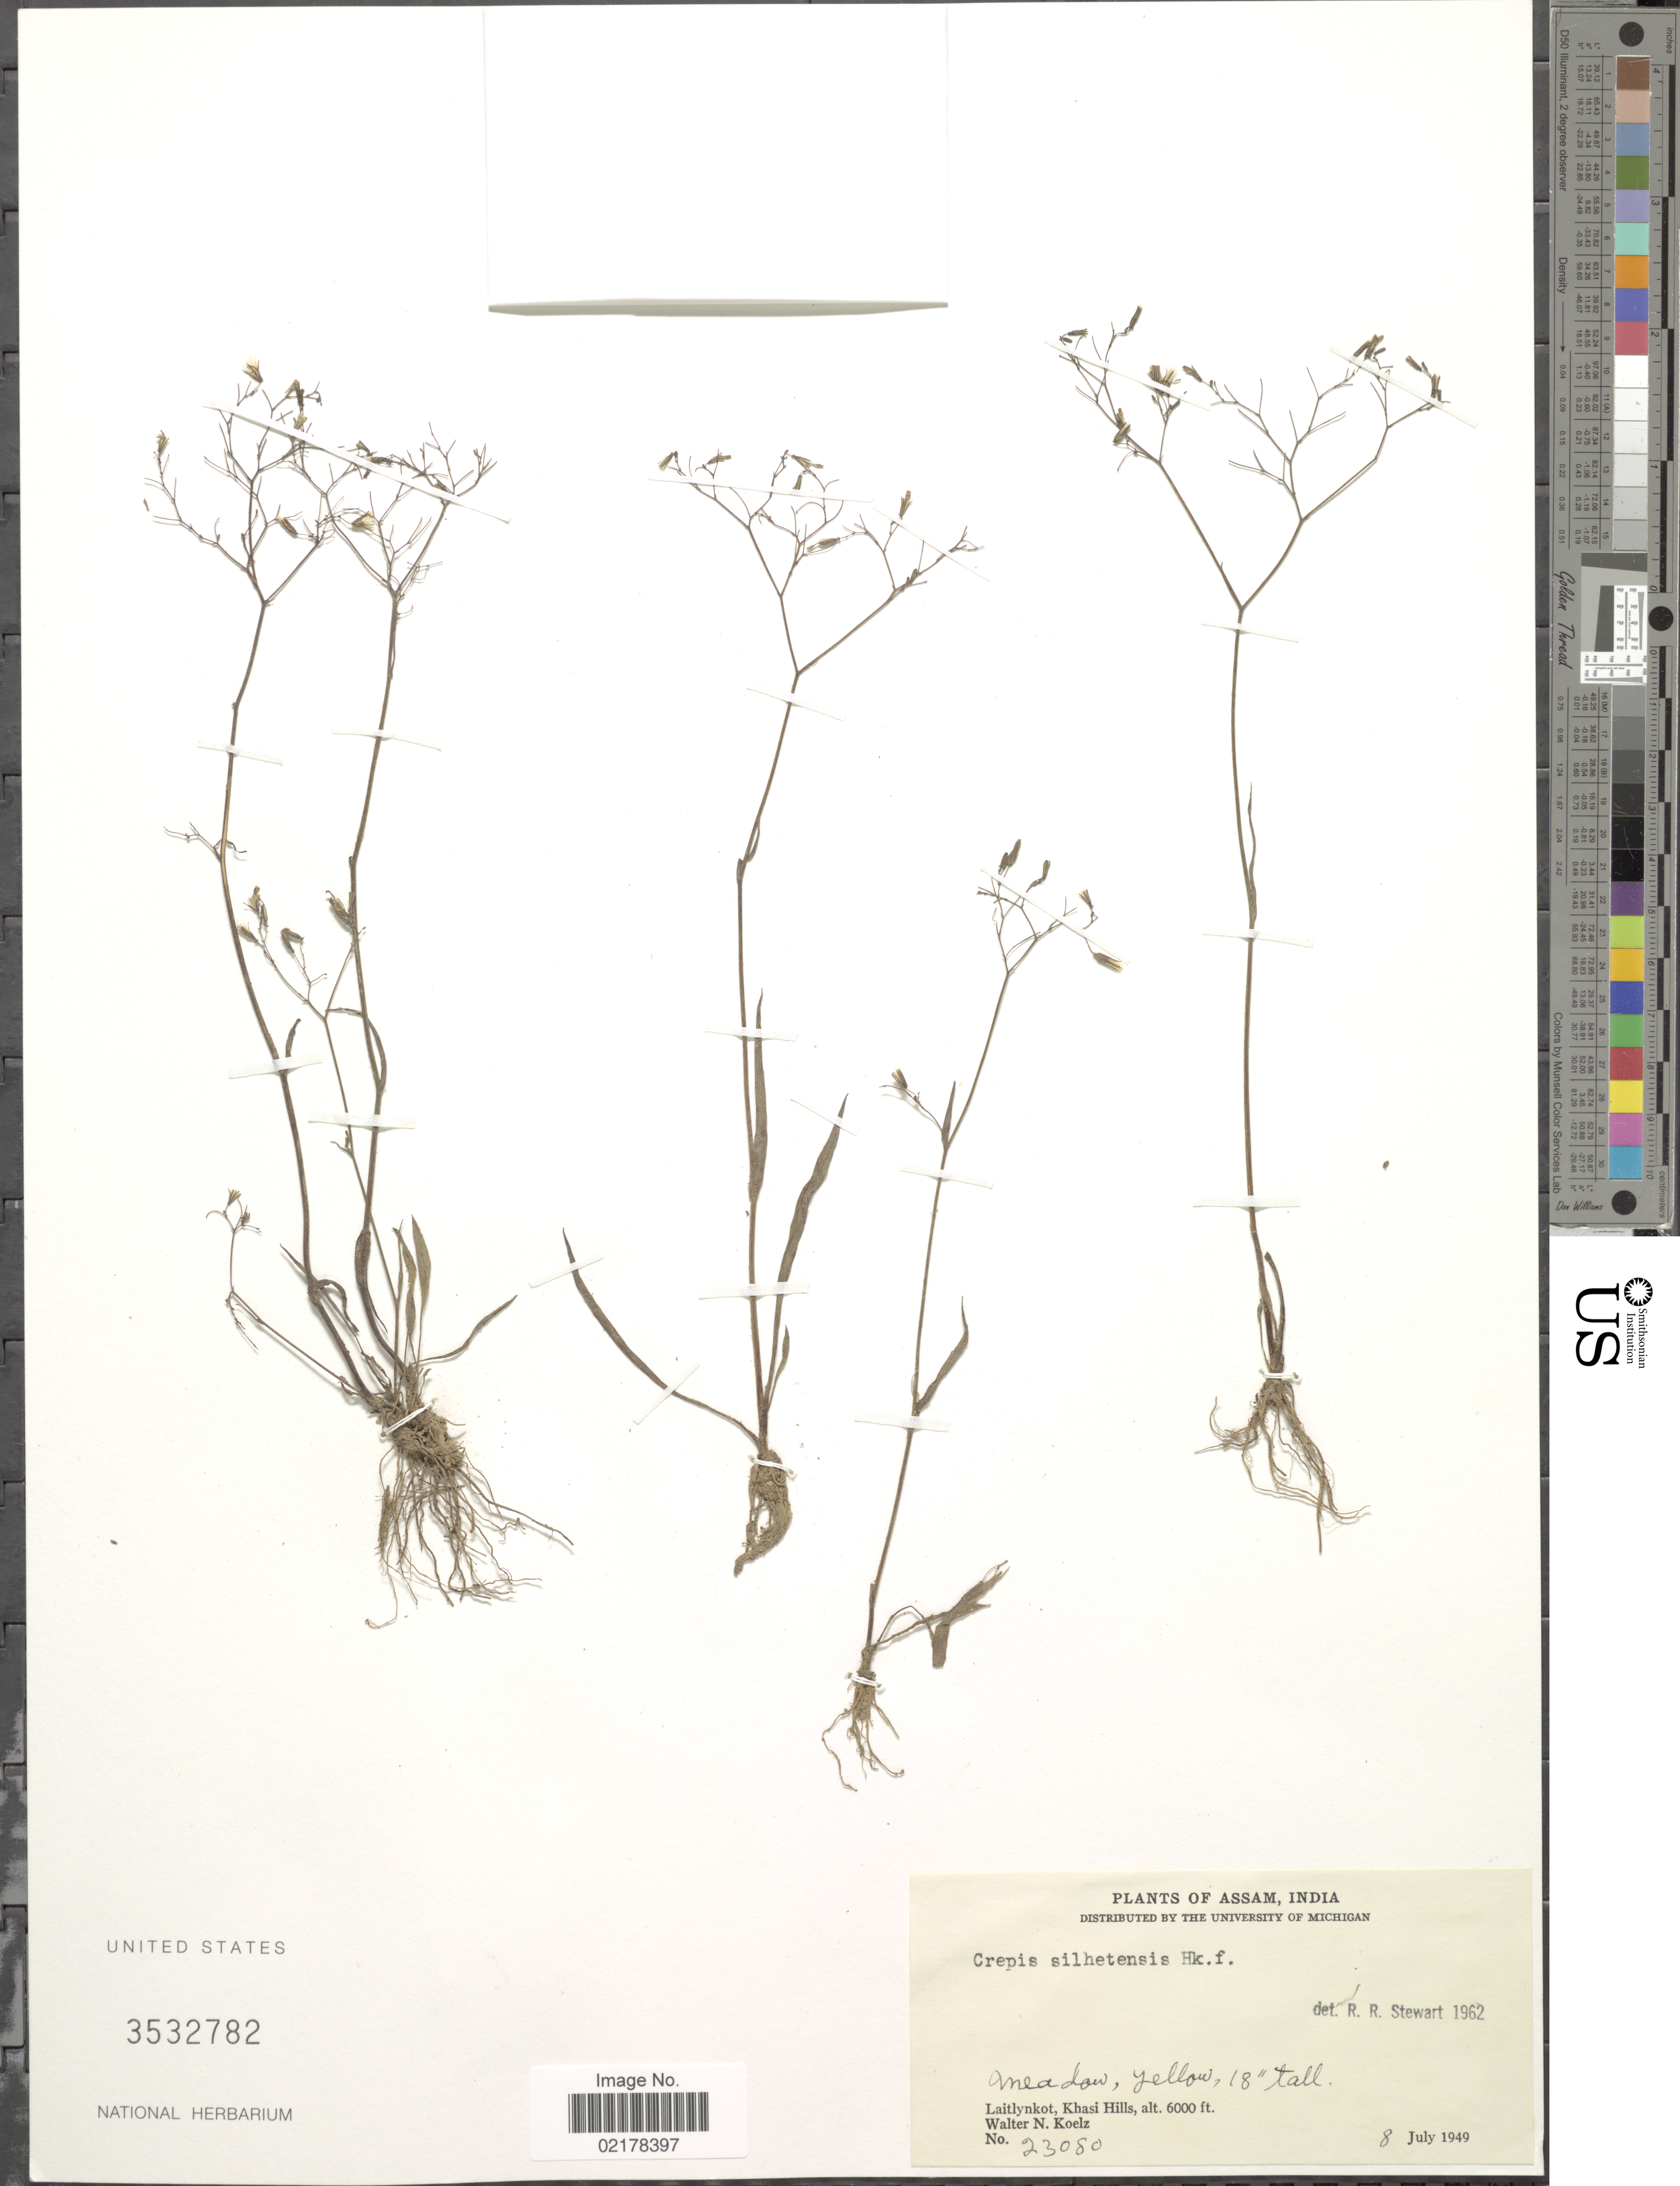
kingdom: Plantae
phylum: Tracheophyta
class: Magnoliopsida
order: Asterales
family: Asteraceae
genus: Youngia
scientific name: Youngia silhetensis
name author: (DC.) Babc. & Stebbins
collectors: W. N. Koelz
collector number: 23080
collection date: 1949-07-08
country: India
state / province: Meghalaya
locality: Assam, Laitlynkot, Khasi Hills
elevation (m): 1829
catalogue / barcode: US 3532782